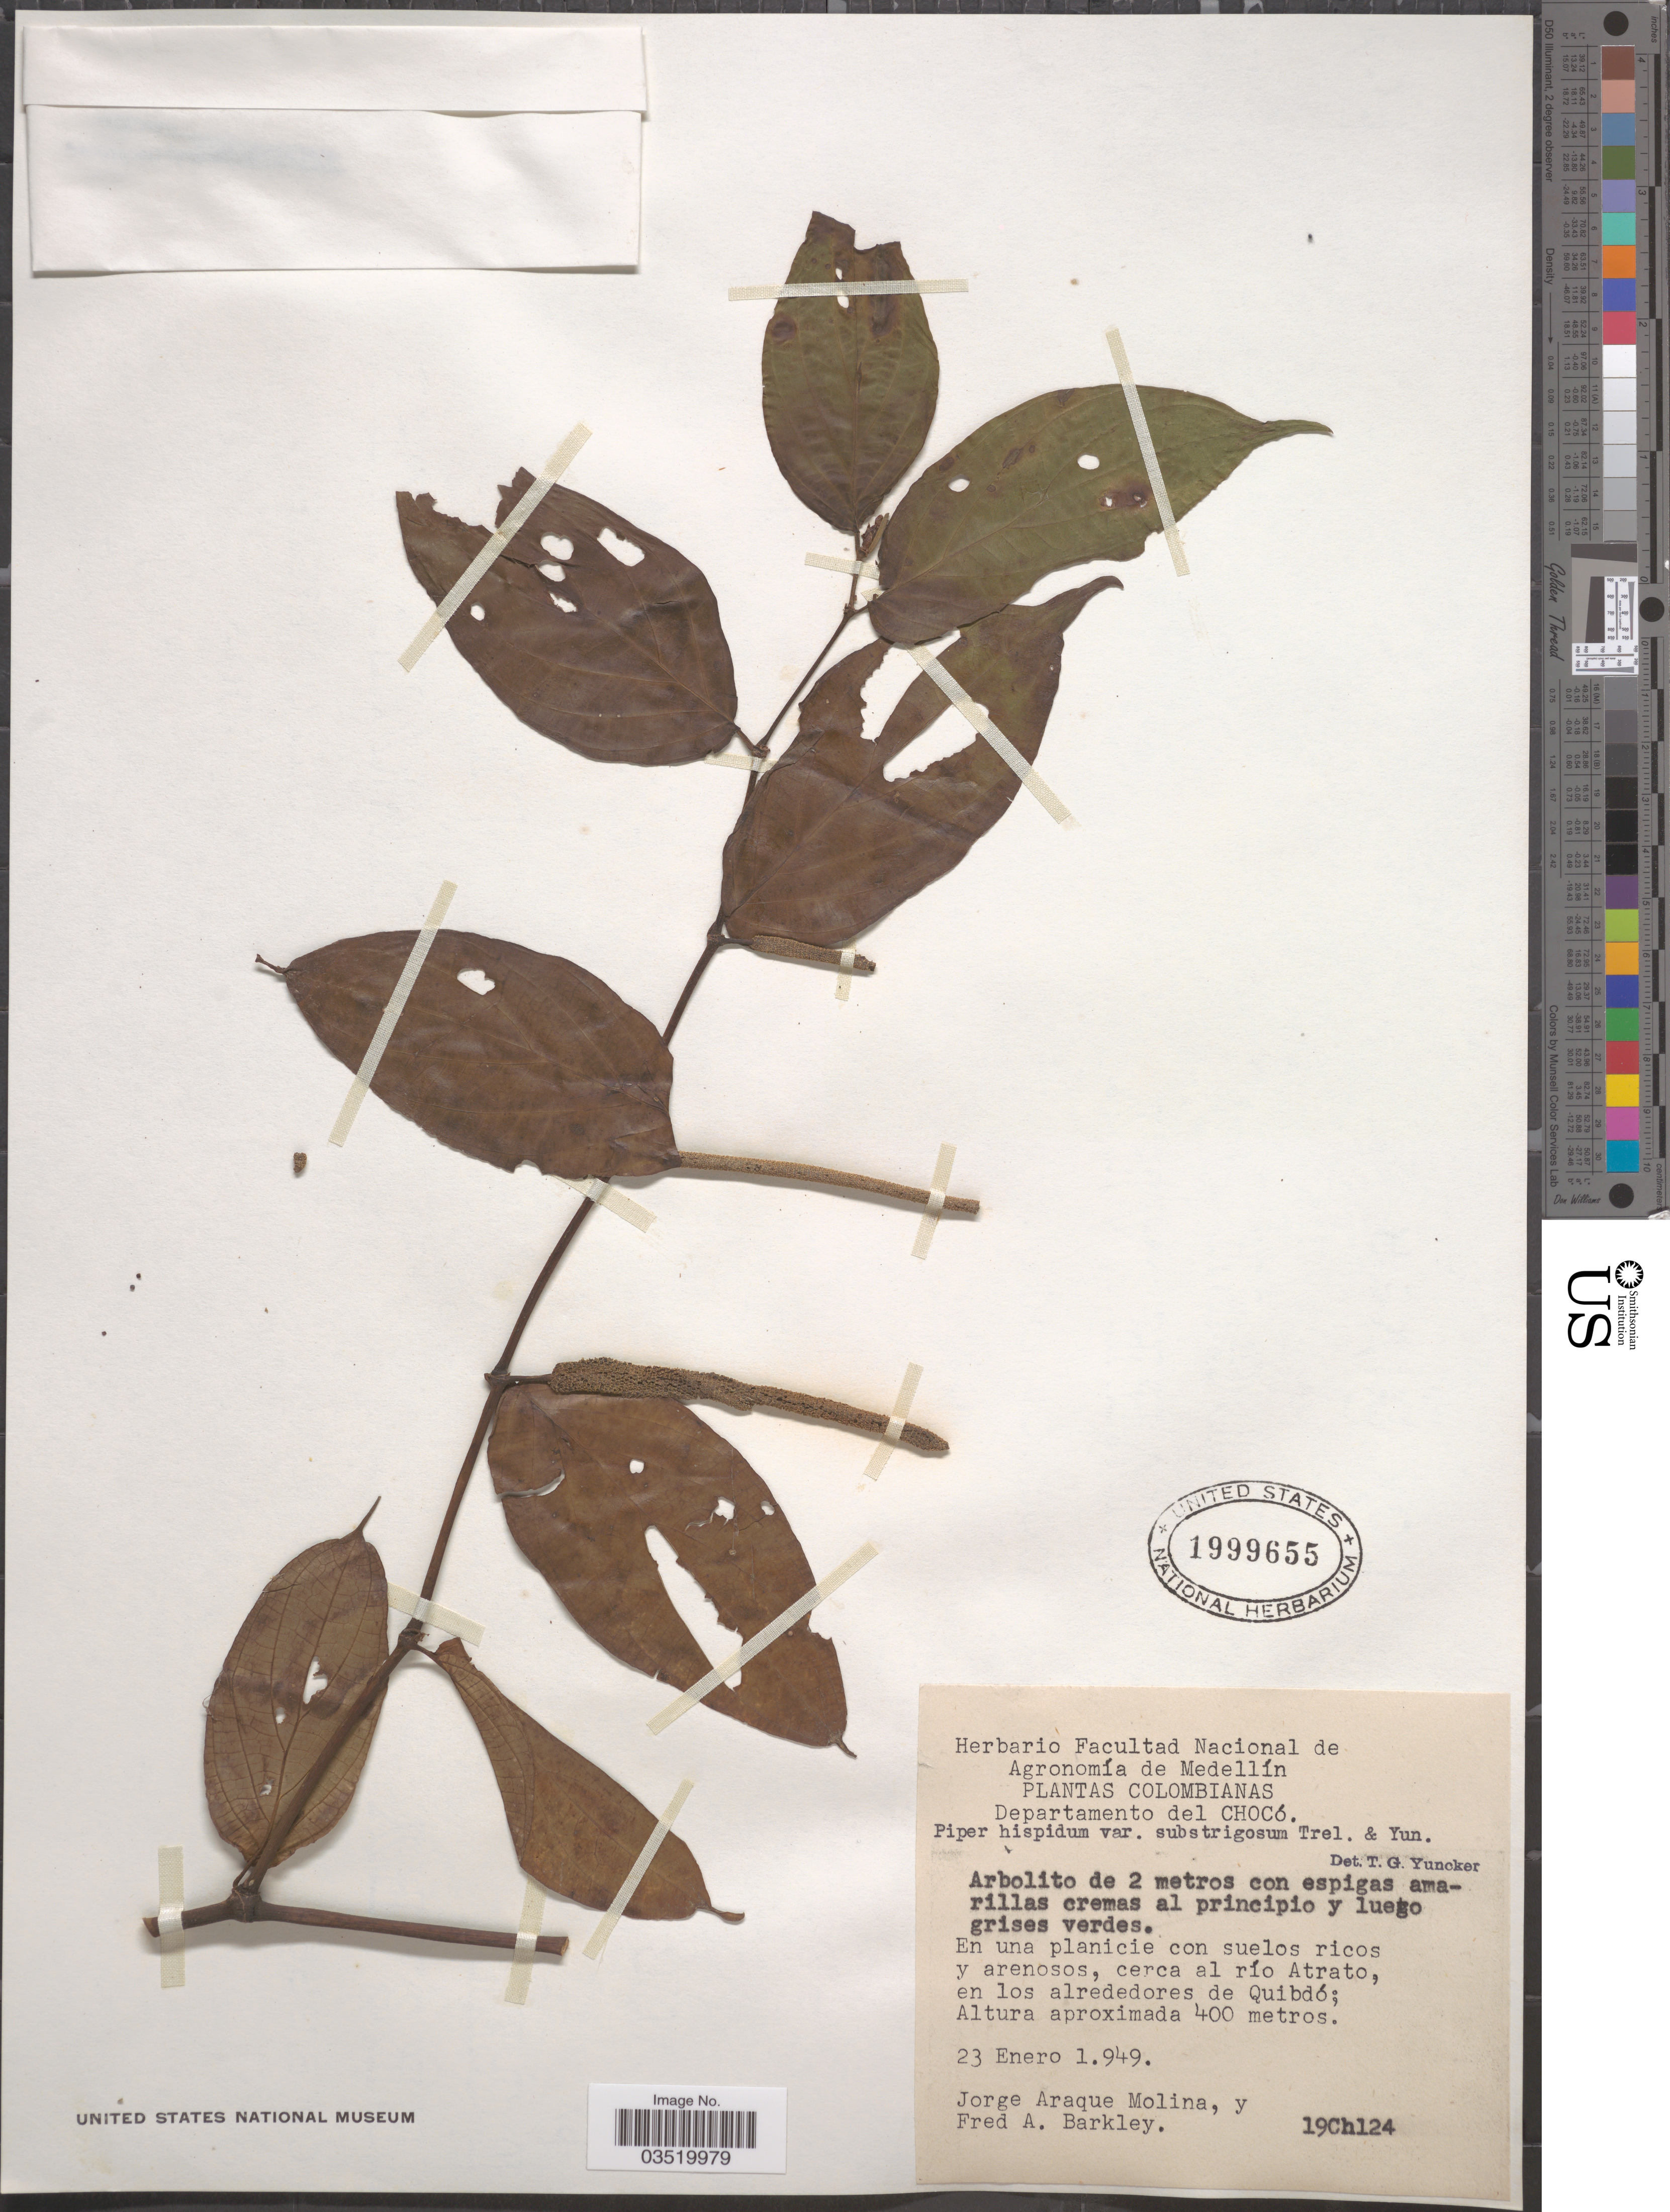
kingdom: Plantae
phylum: Tracheophyta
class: Magnoliopsida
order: Piperales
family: Piperaceae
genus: Piper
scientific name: Piper hispidum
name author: Sw.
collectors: J. A. Molina & F. A. Barkley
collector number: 19Ch124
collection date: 1949-01-23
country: Colombia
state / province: Chocó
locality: Departamento del Chocó. Cerca al río Atrato, en los alrededores de Quibdó.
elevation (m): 400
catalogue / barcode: US 1999655